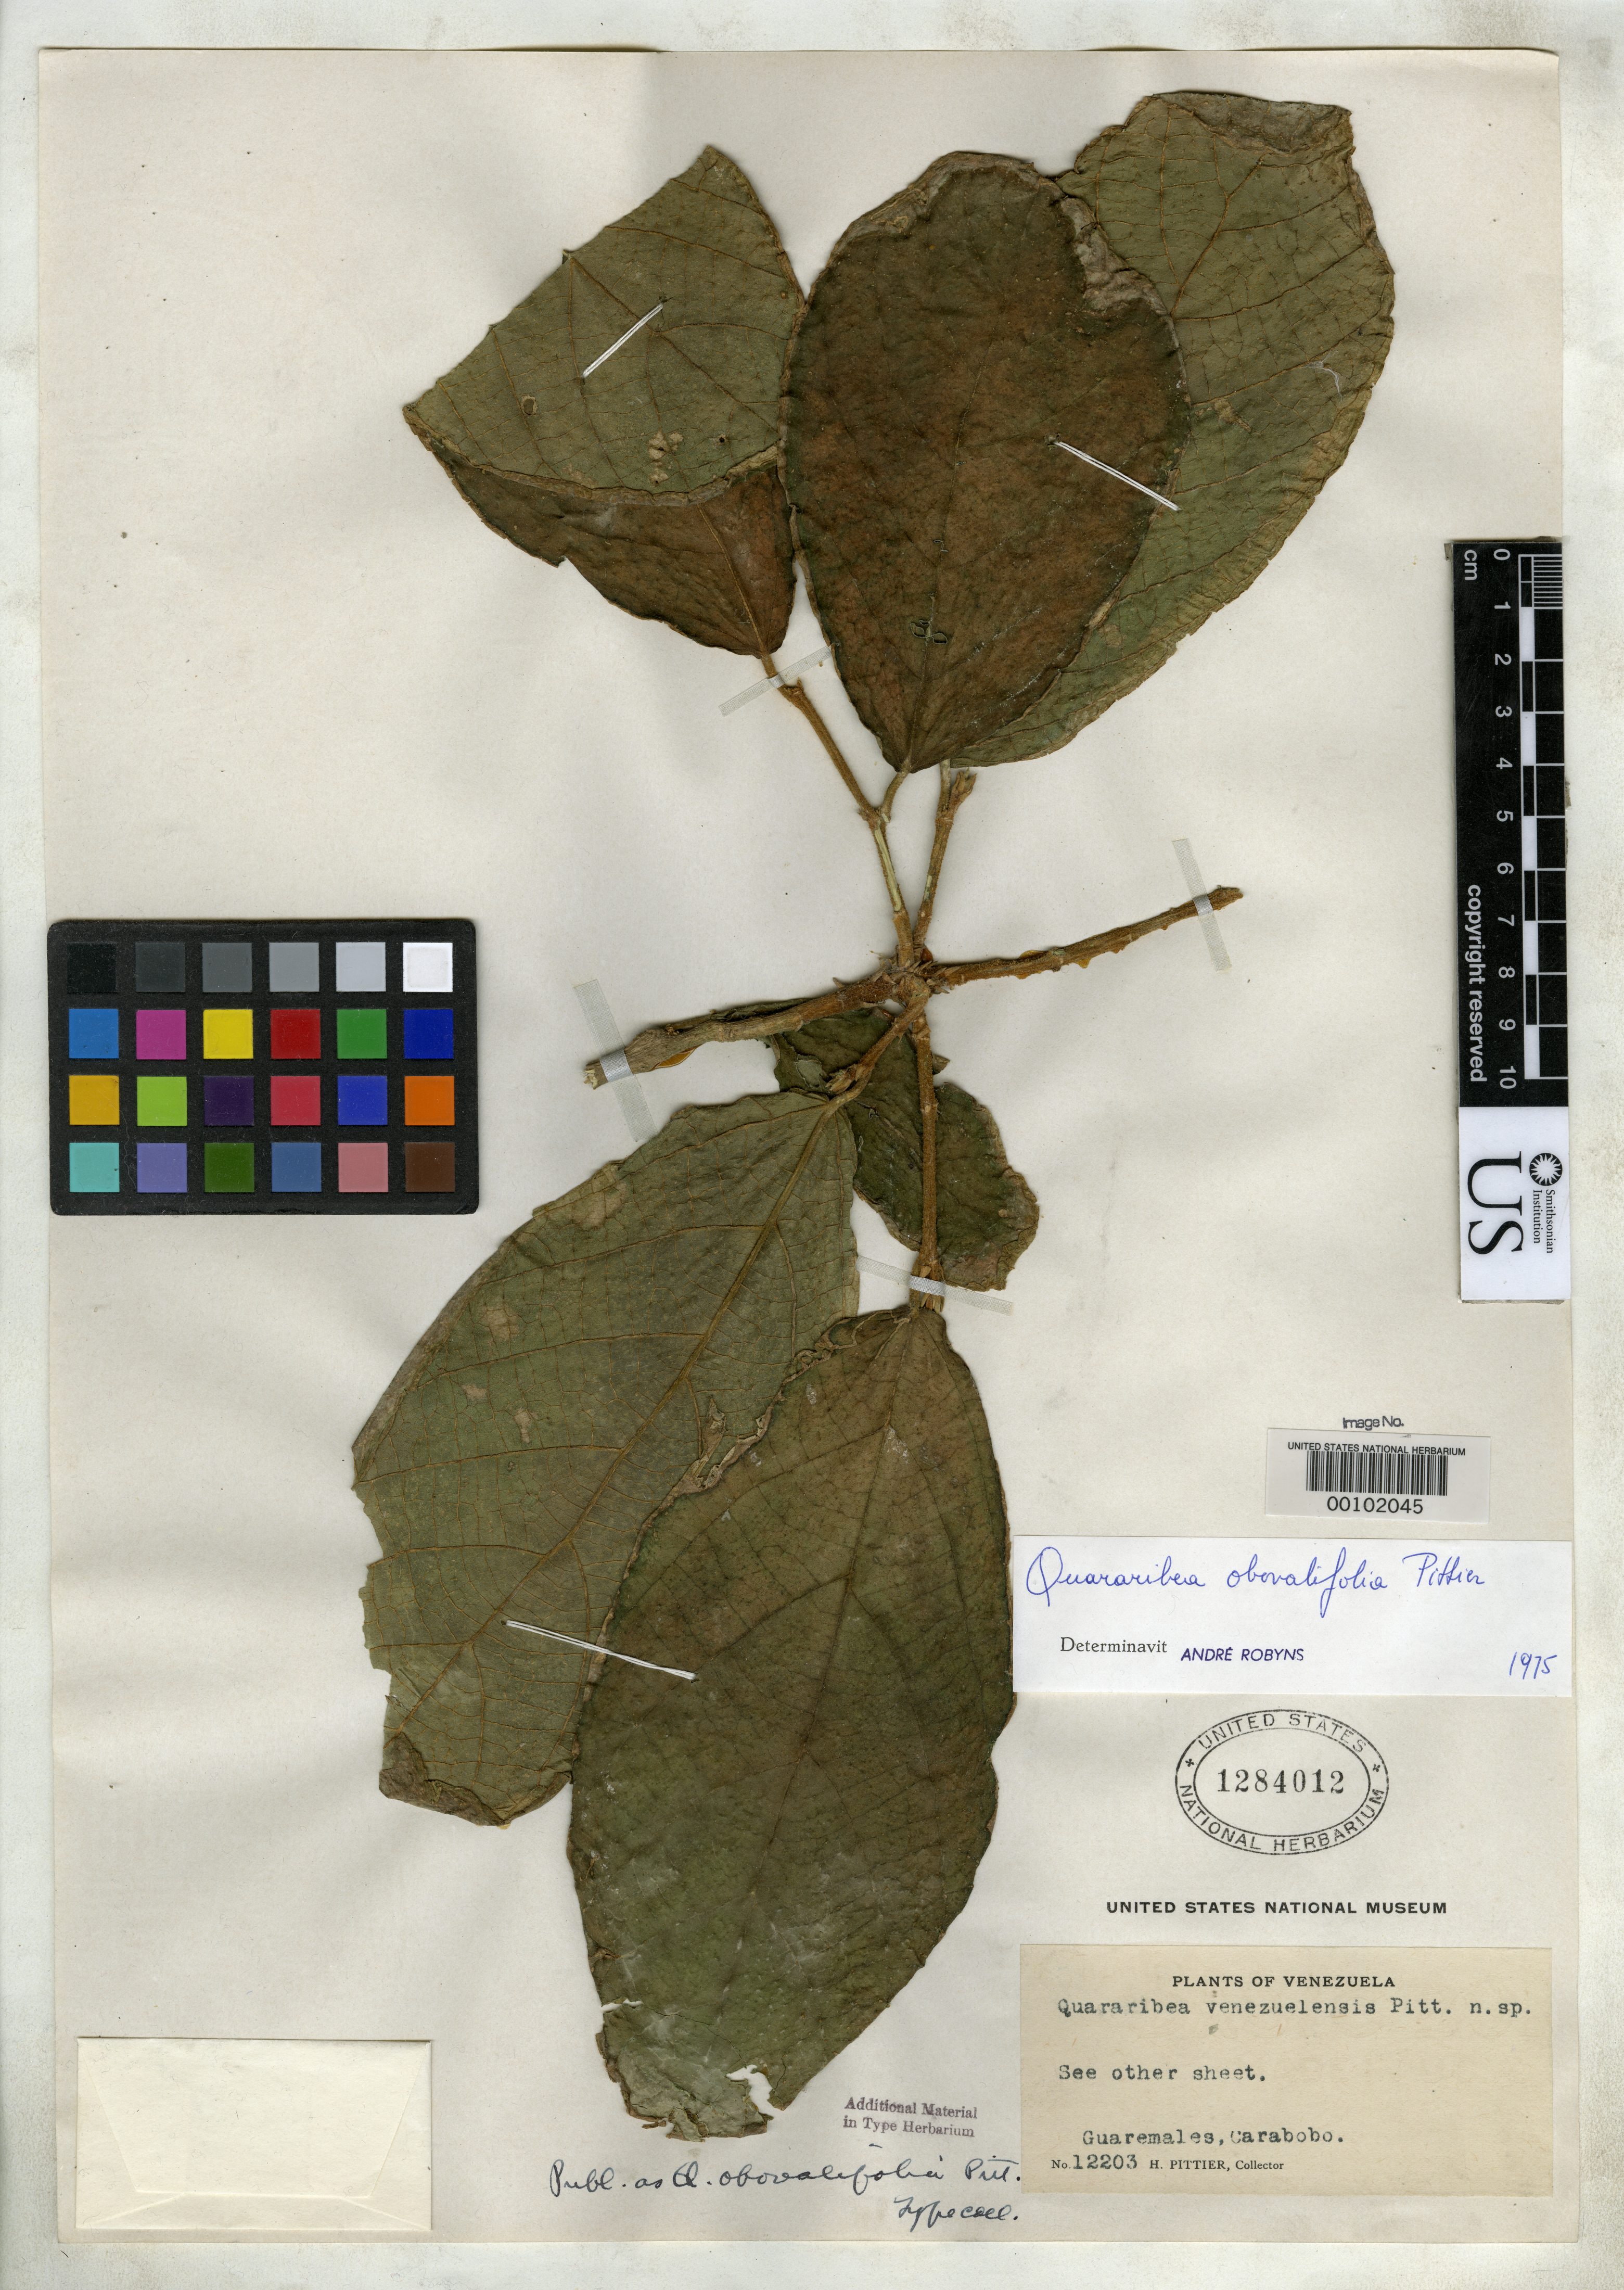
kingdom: Plantae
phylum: Tracheophyta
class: Magnoliopsida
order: Malvales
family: Malvaceae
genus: Quararibea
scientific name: Quararibea obovalifolia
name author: Pittier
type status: Type Collection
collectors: H. F. Pittier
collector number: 12203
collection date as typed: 13 Sep 1926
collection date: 1926-09-13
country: Venezuela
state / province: Carabobo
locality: Guaremales, near Urama.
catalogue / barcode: US 1284012